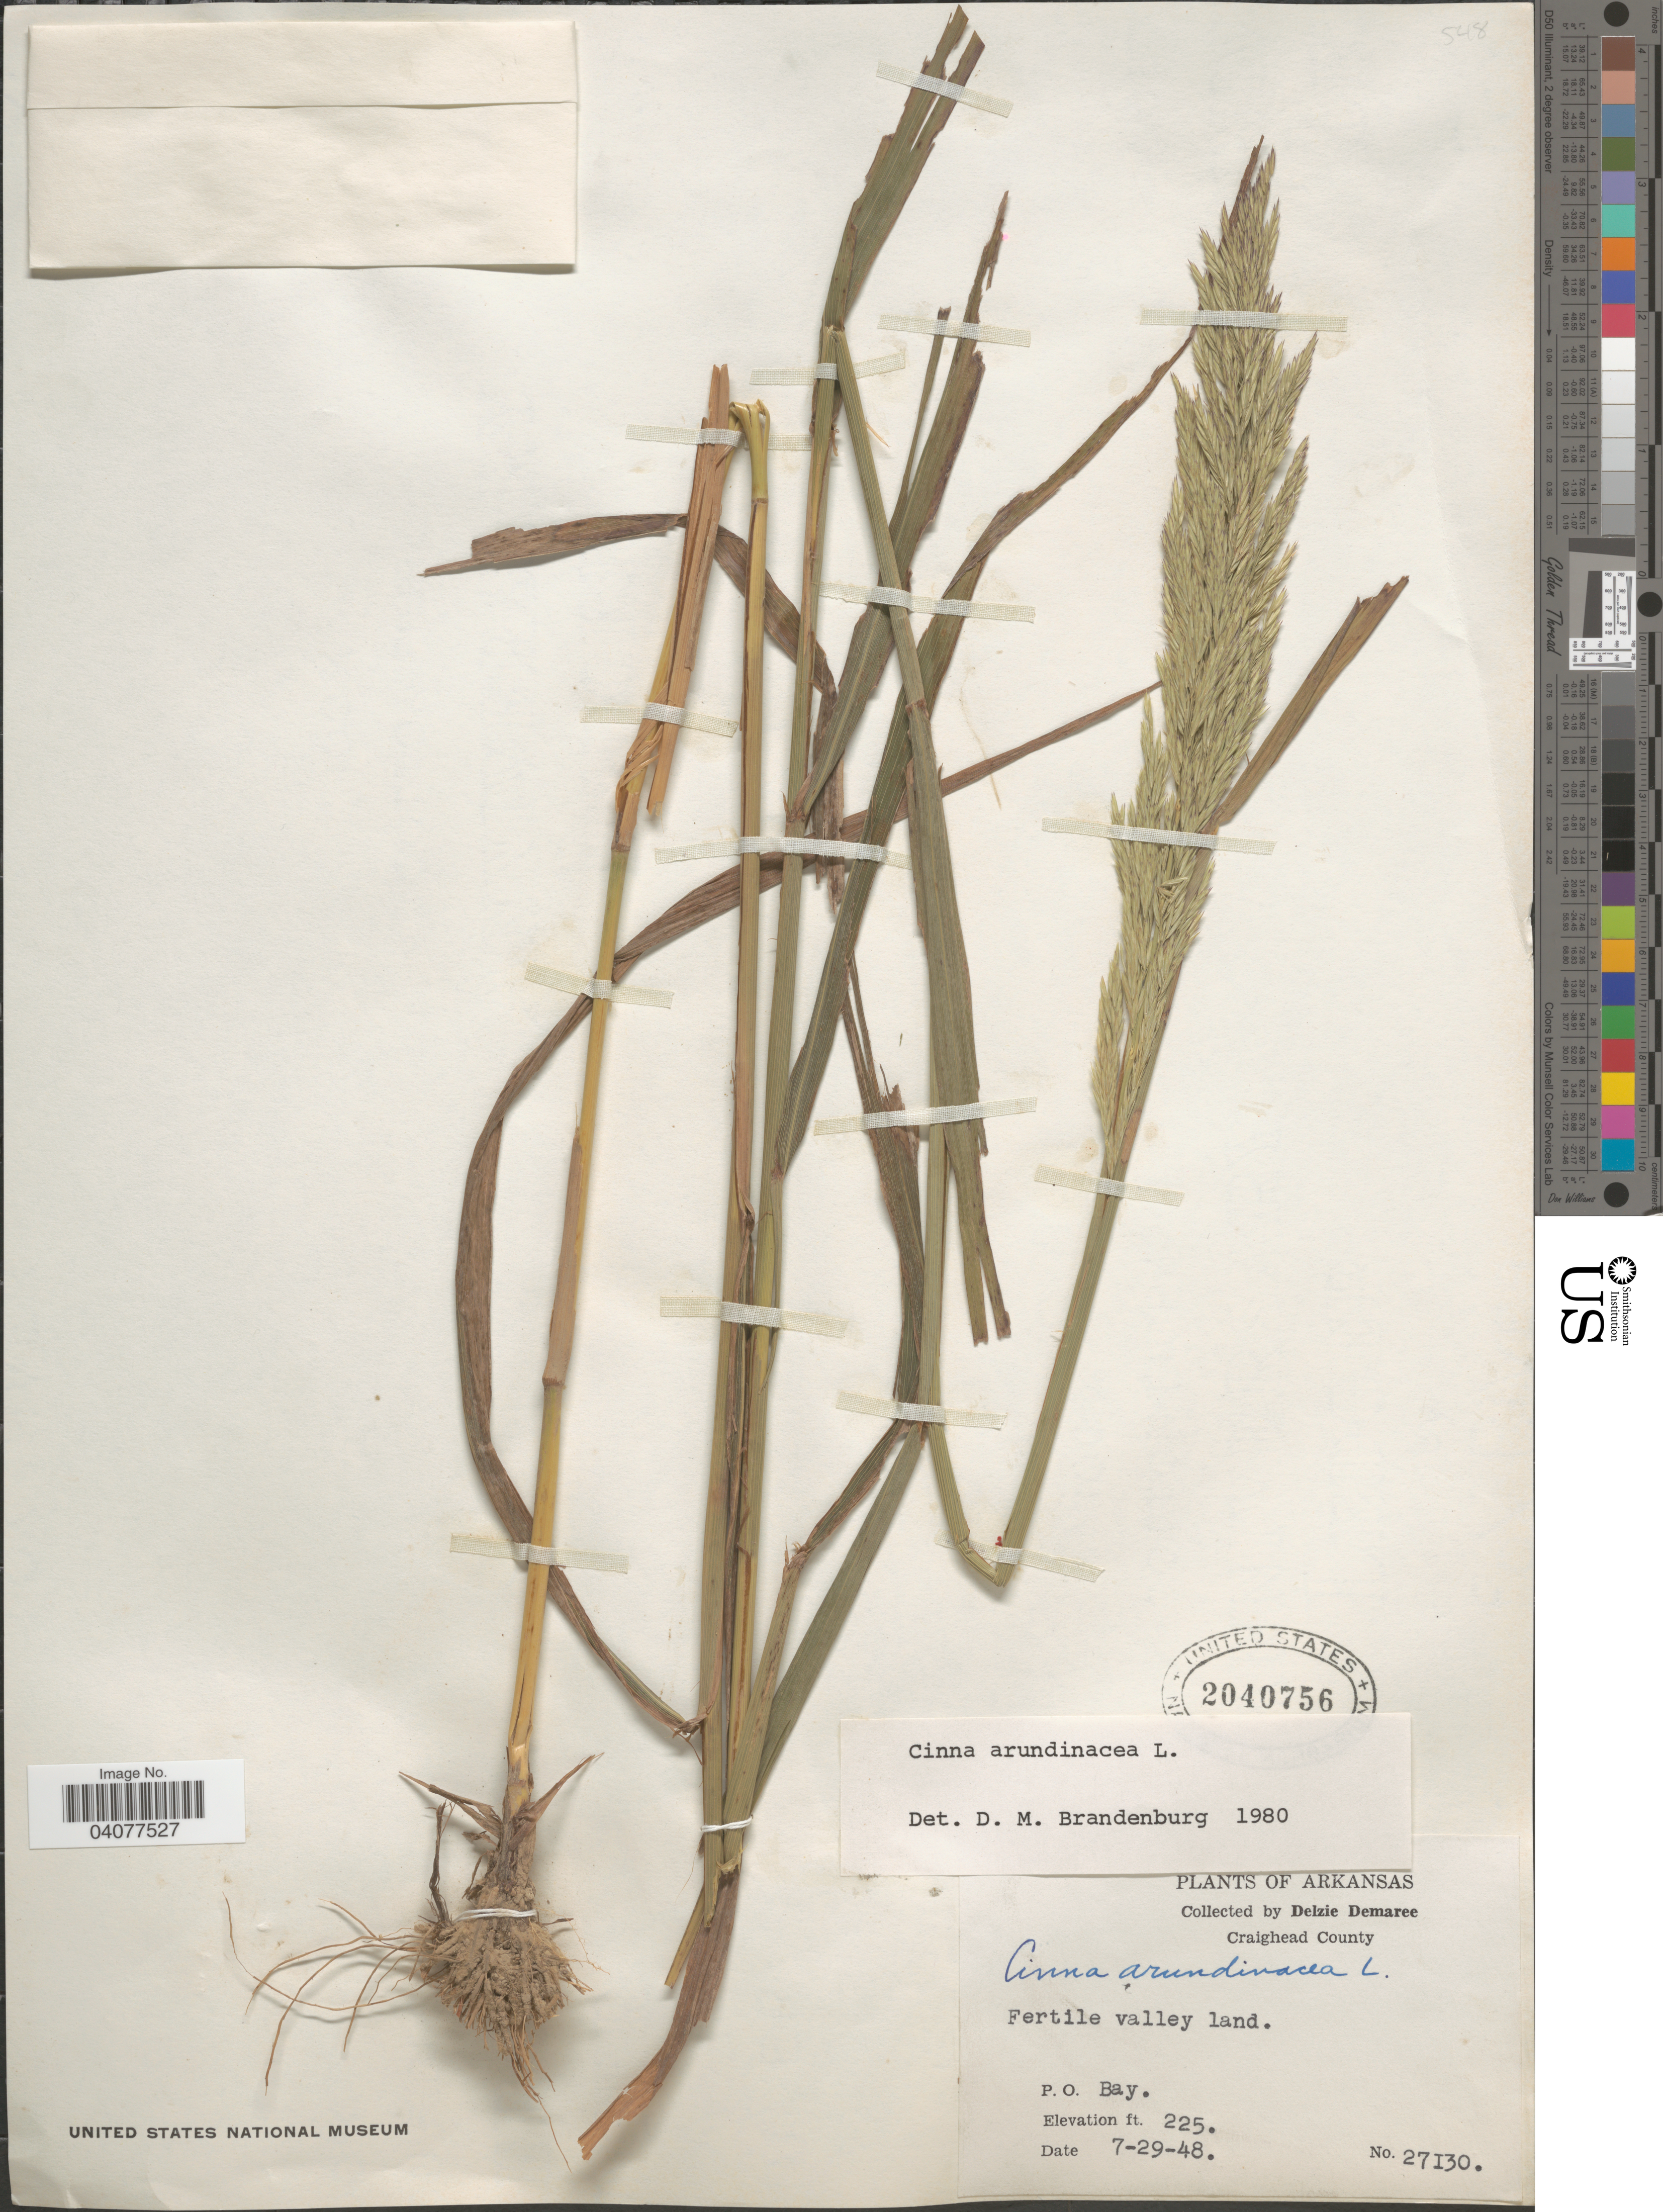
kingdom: Plantae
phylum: Tracheophyta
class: Liliopsida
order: Poales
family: Poaceae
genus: Cinna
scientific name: Cinna arundinacea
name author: L.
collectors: D. Demaree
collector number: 27130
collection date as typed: Transcribed d/m/y: 29/7/48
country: United States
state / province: Arkansas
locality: Craighead County. Fertile valley land. P. O. Bay.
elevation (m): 69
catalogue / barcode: US 2040756